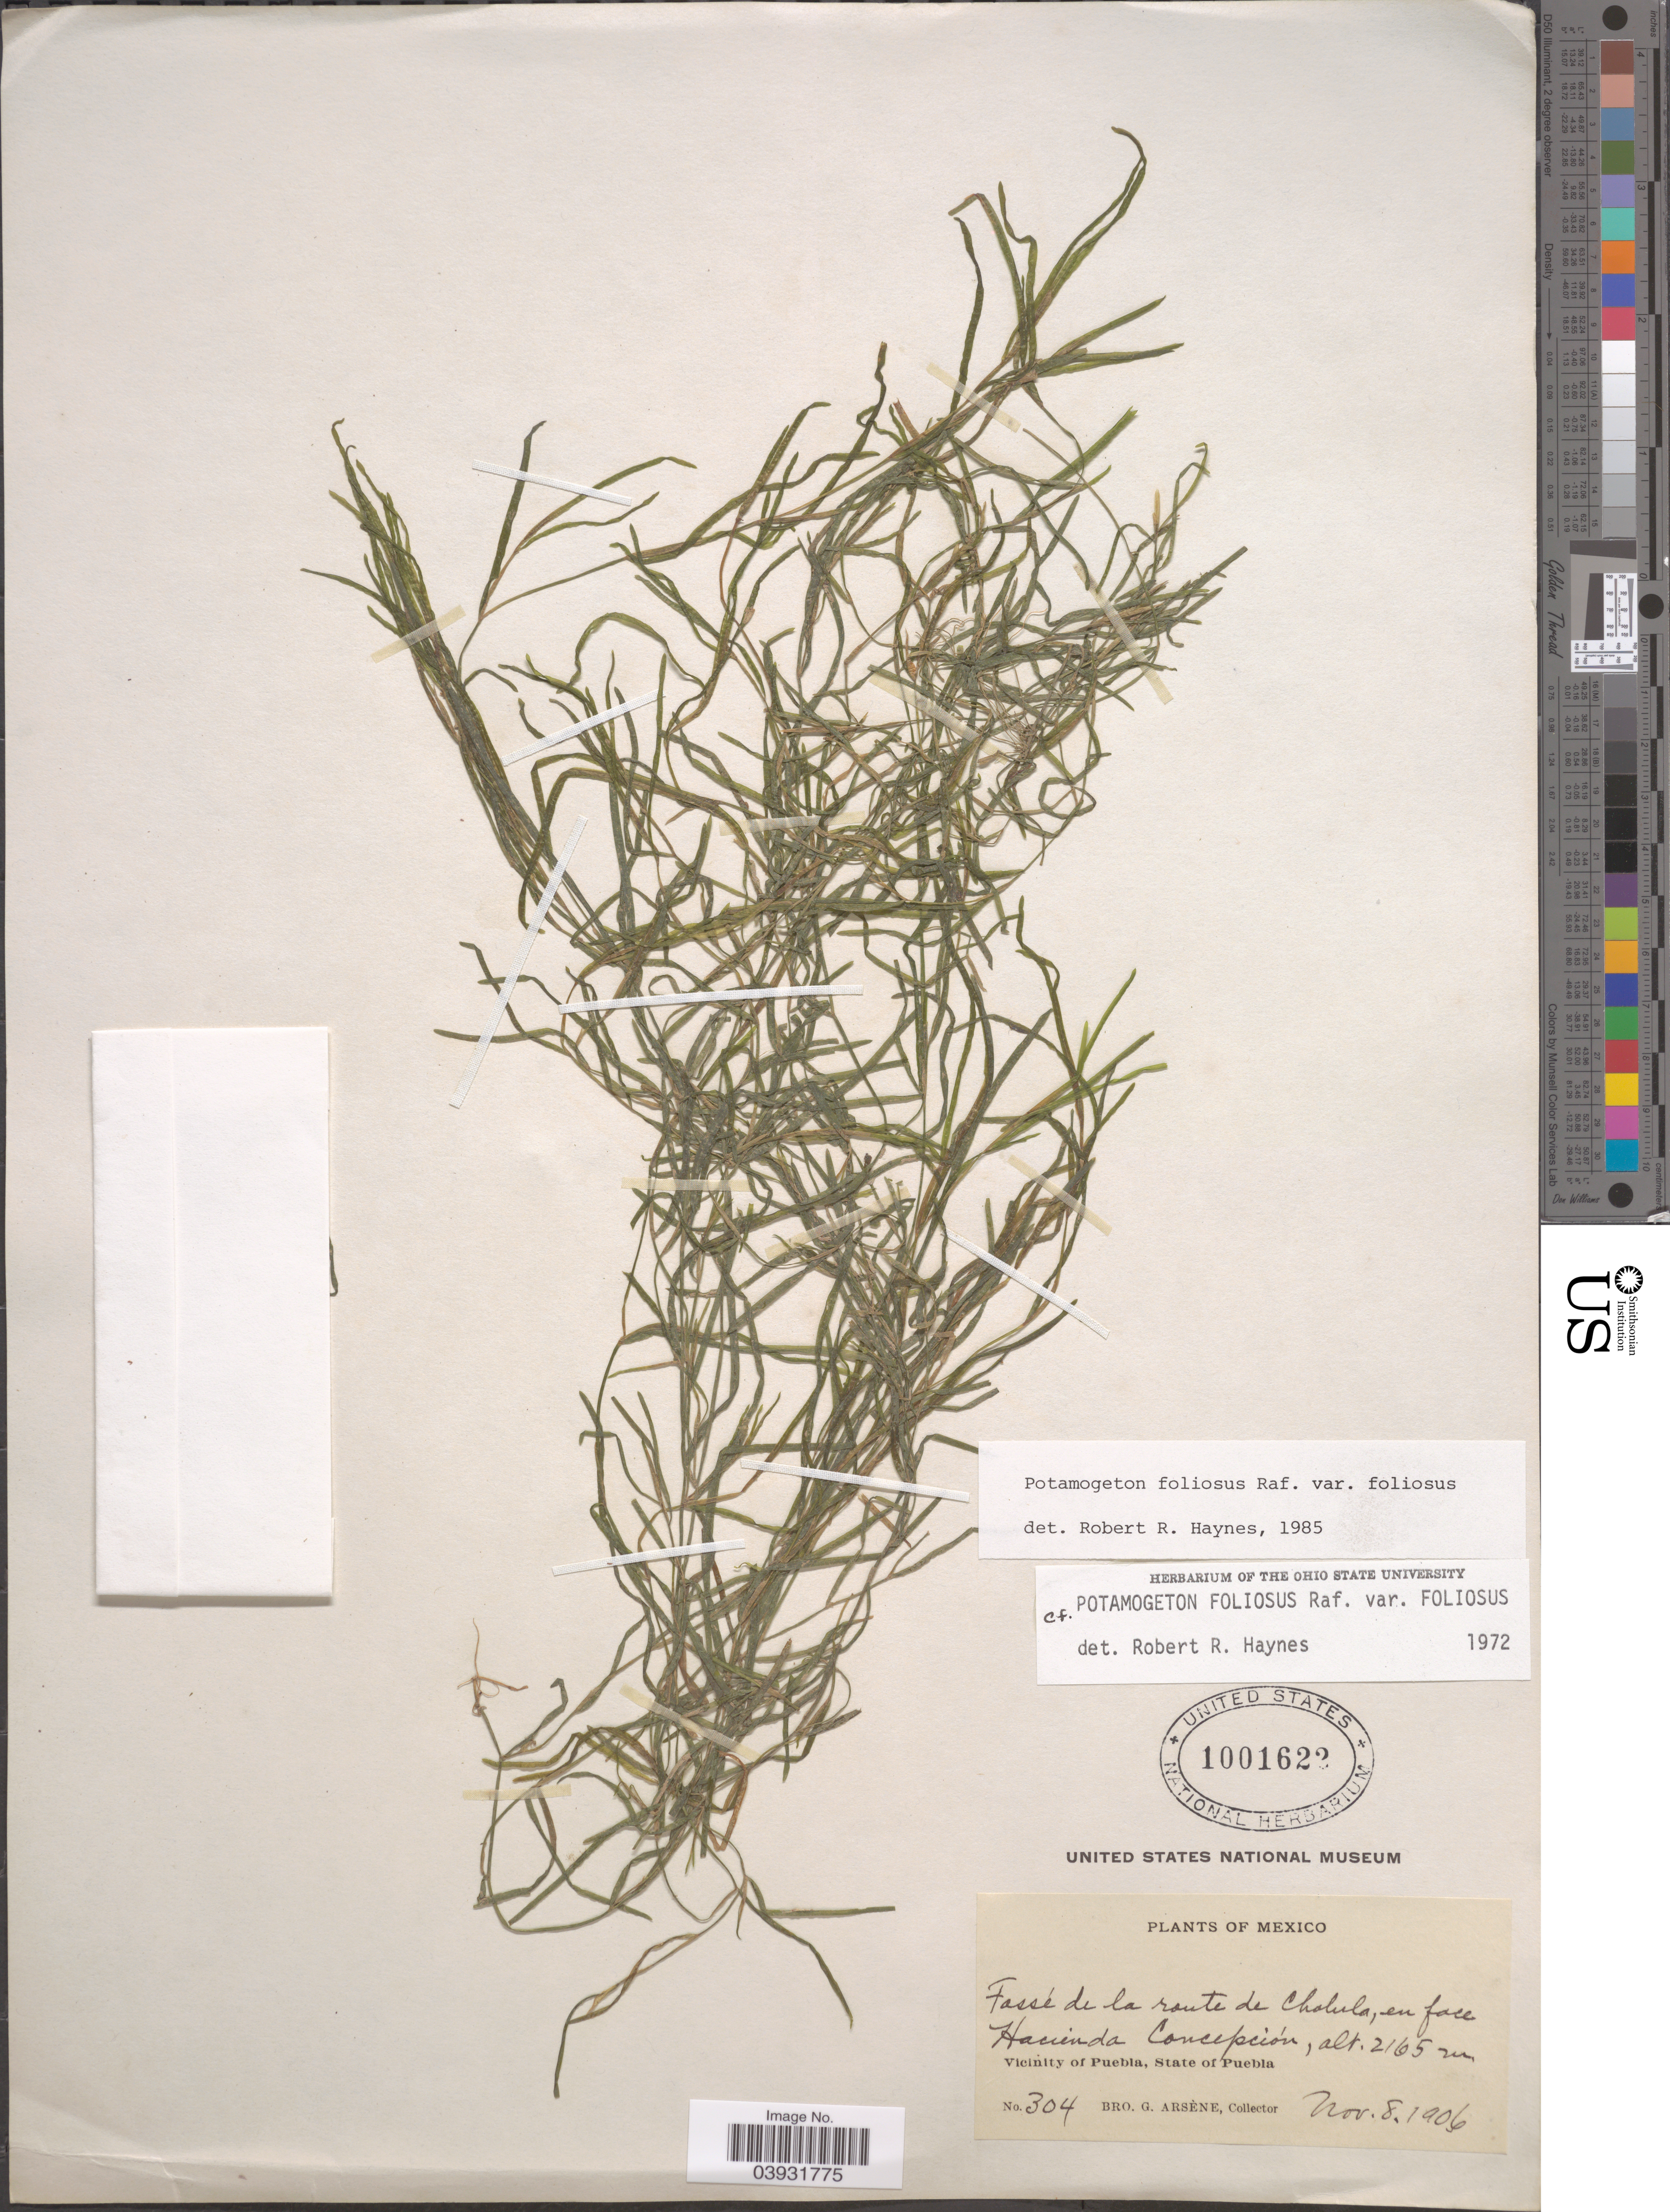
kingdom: Plantae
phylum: Tracheophyta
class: Liliopsida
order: Alismatales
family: Potamogetonaceae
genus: Potamogeton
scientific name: Potamogeton foliosus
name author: Raf.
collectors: Bro. G. Arsène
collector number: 304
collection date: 1906-11-08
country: Mexico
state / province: Puebla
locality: Fassé de la route de Cholula, en face Hacienda Concepción. Vicinity of Puebla.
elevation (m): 2165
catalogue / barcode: US 1001622